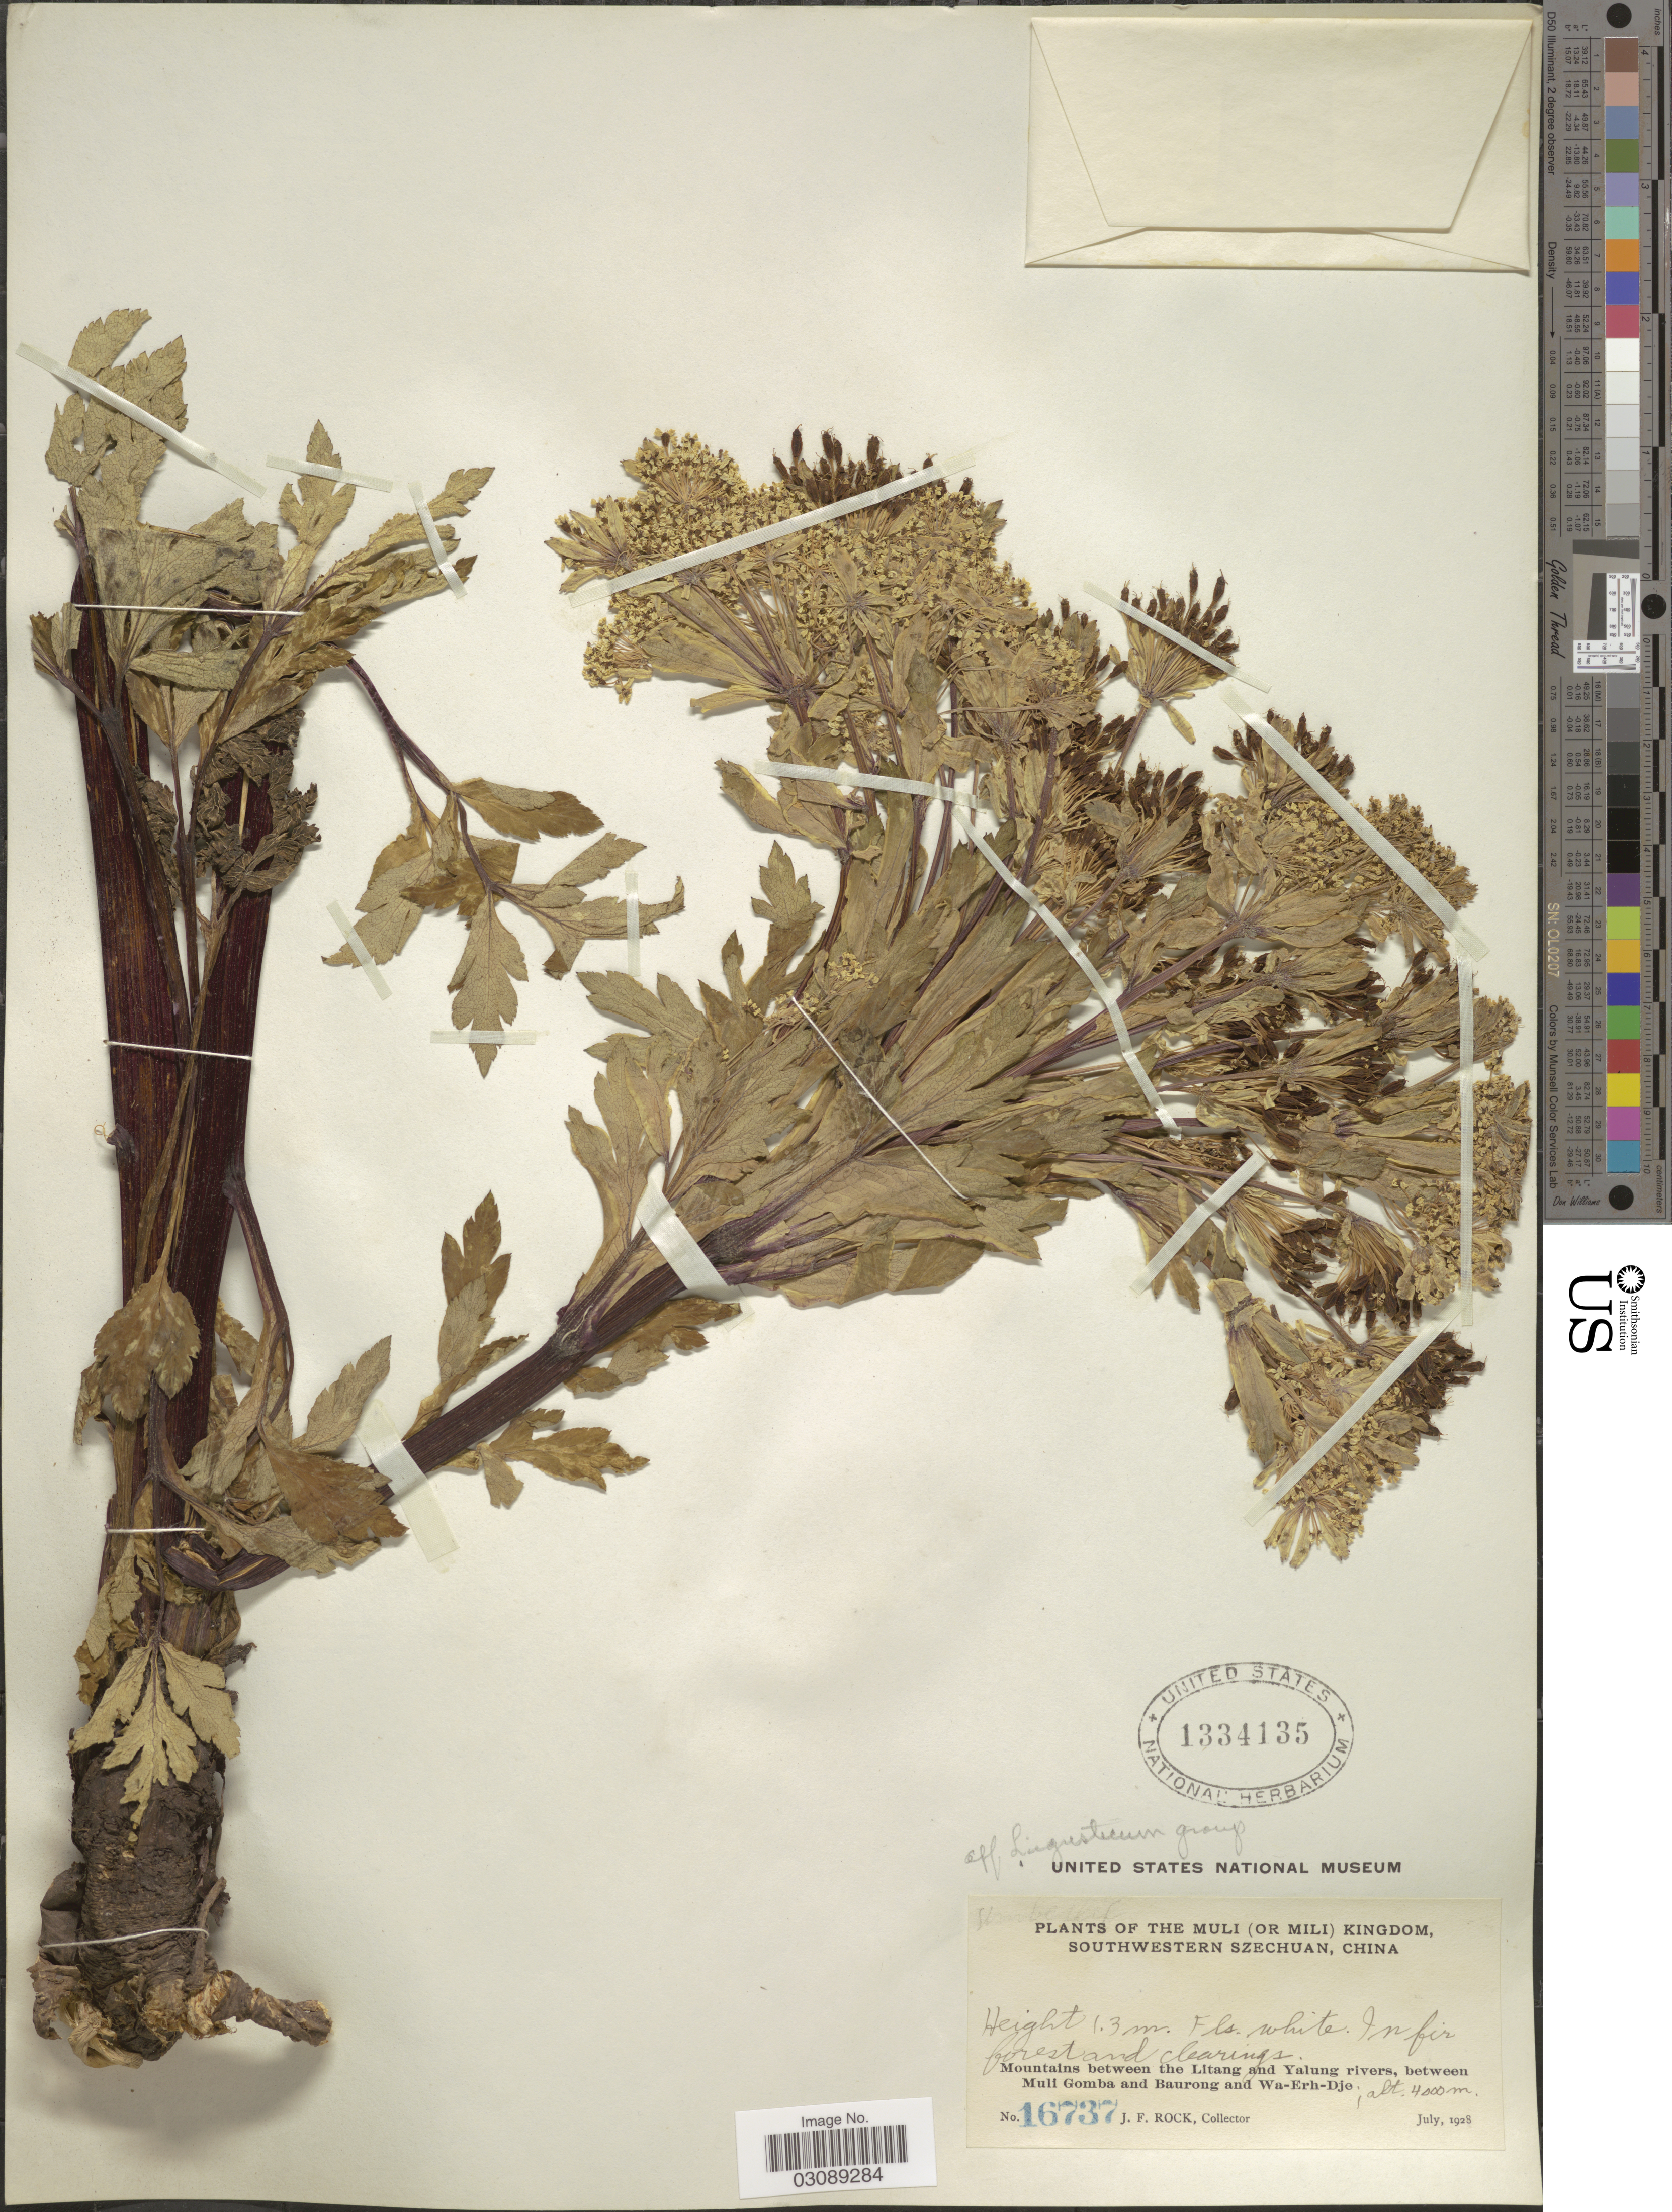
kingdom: Plantae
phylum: Tracheophyta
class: Magnoliopsida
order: Apiales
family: Apiaceae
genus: Ligusticum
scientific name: Ligusticum sp.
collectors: J. Rock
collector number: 16737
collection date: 1928-07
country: China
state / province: Sichuan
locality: The Muli (or Mili) Kingdom, southwestern Szechuan. Mountains between the Litang and Yalung rivers, between Muli Gomba and Baurong and Wa-Erh-Dje.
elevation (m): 4000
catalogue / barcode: US 1334135